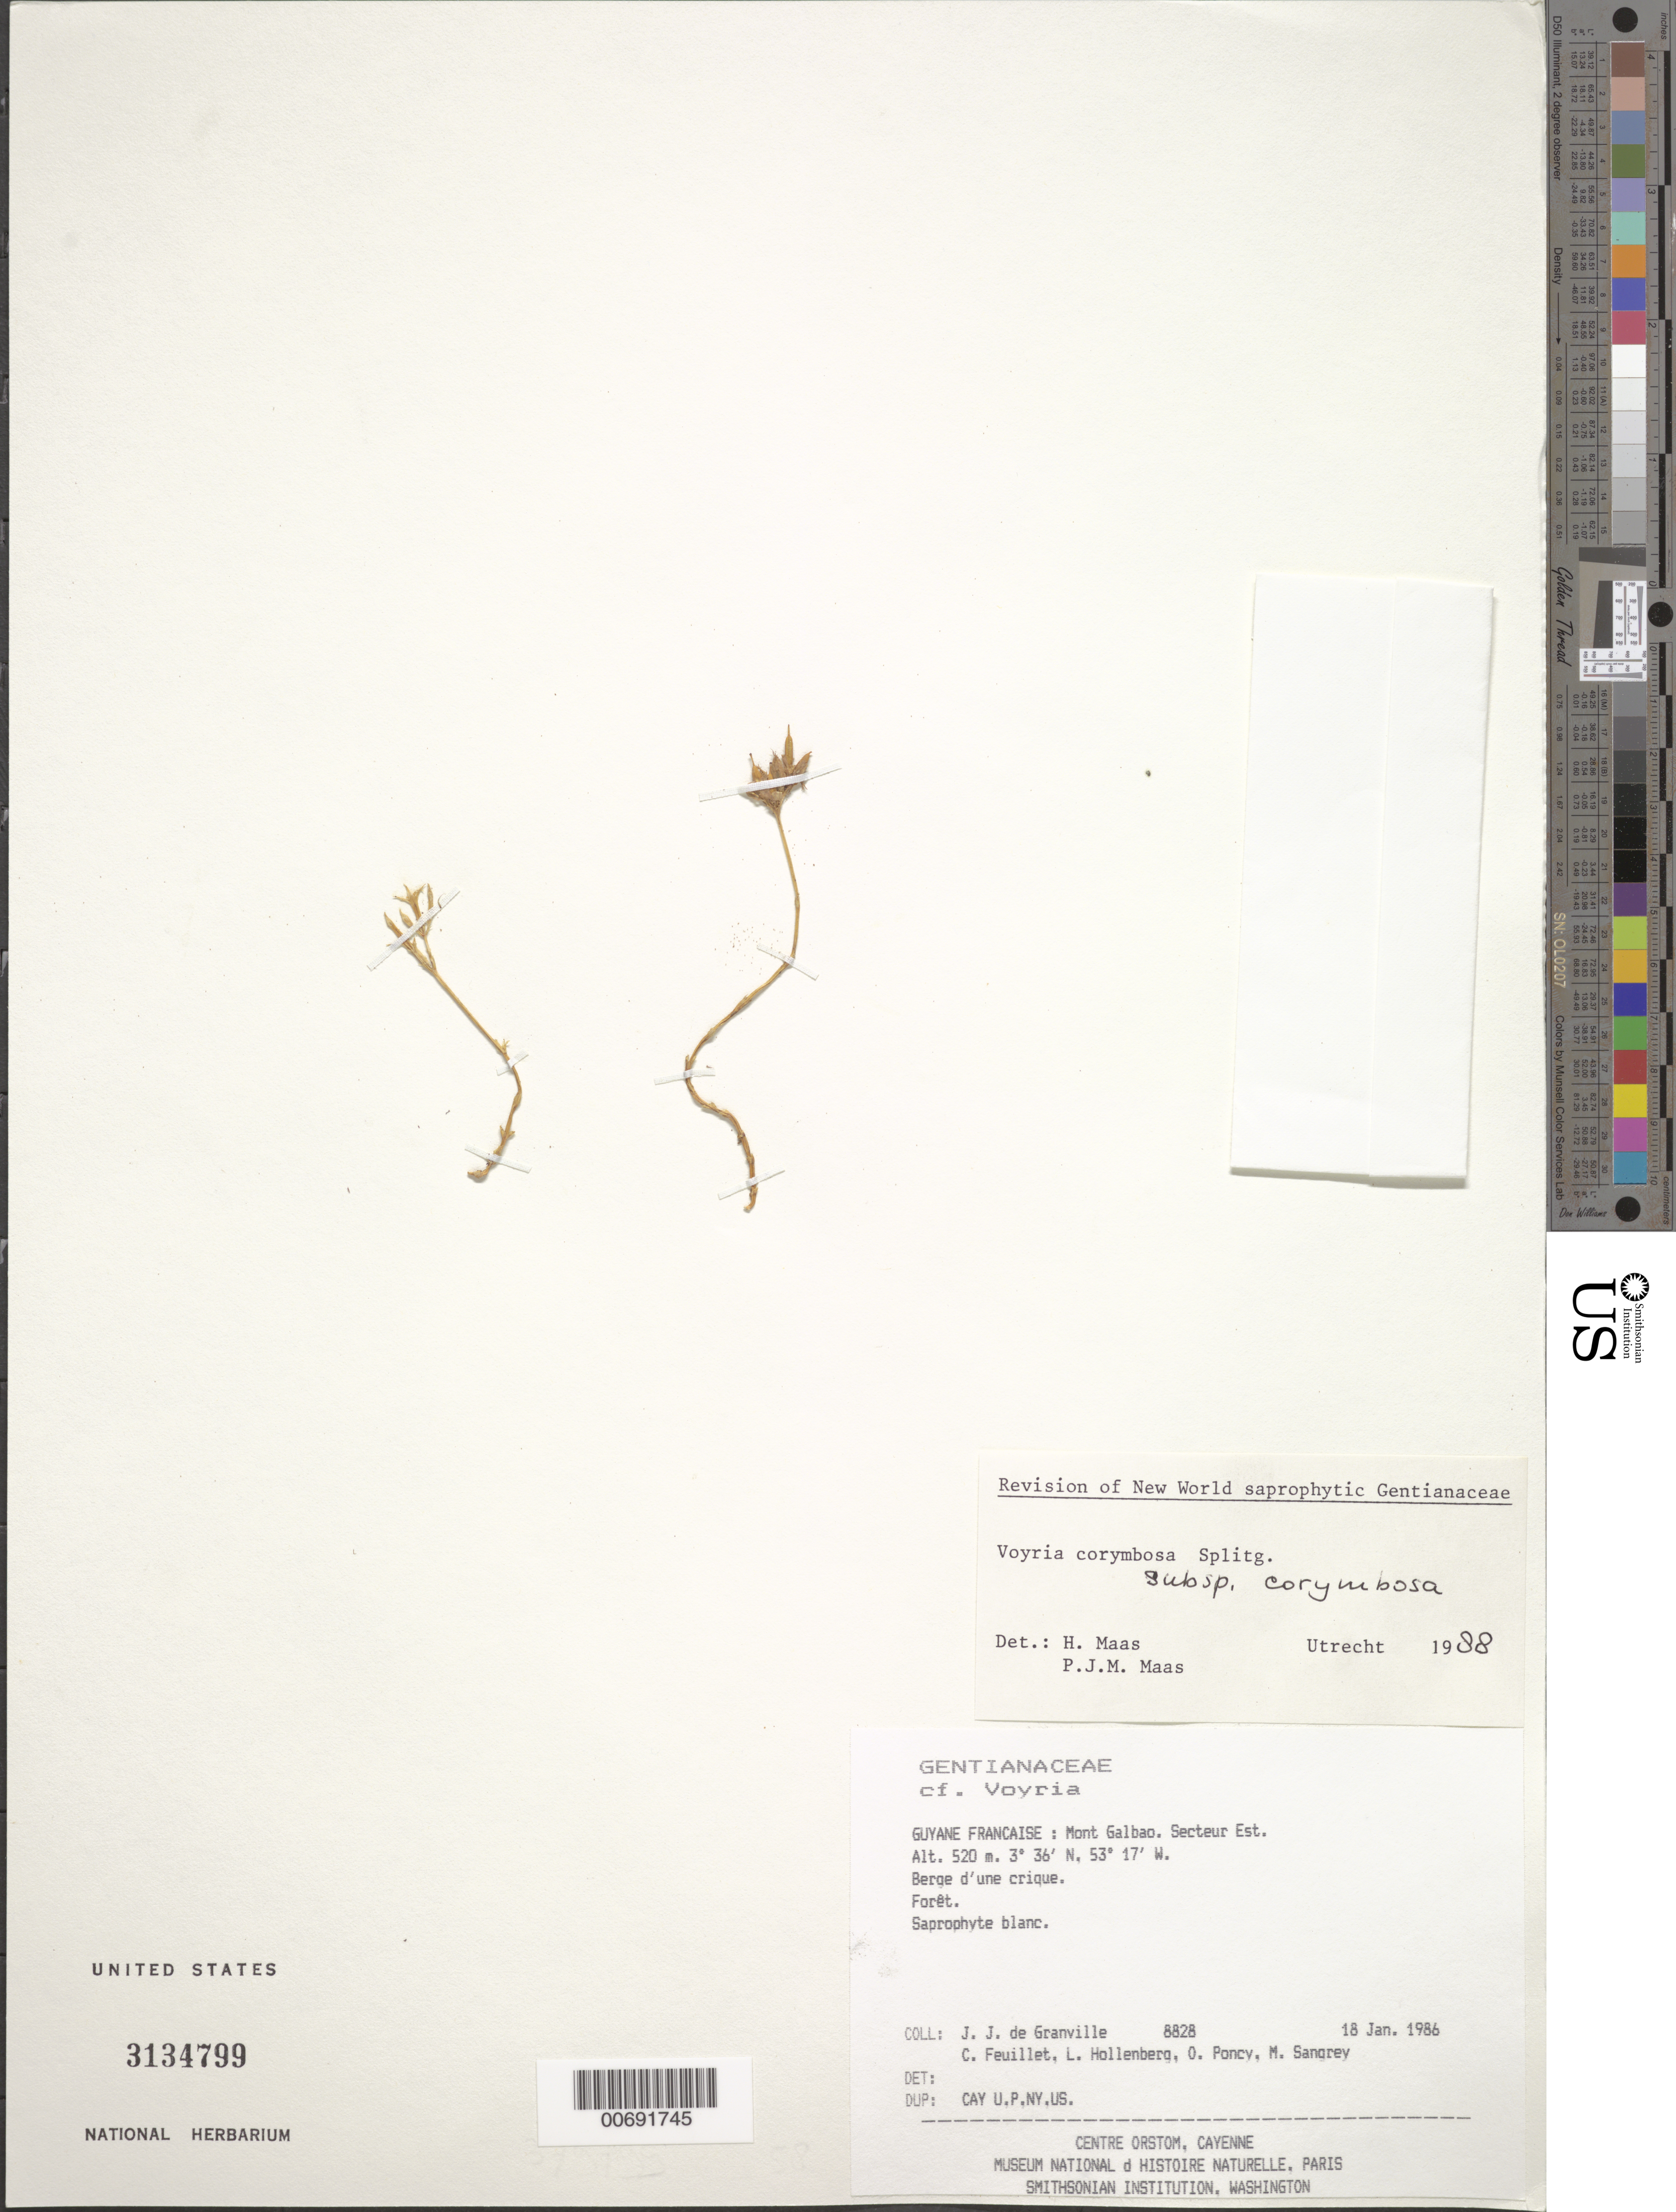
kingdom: Plantae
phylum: Tracheophyta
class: Magnoliopsida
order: Gentianales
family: Gentianaceae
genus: Voyria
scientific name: Voyria corymbosa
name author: Splitg.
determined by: Maas, Paul J.; Maas, H.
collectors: J.-J. de Granville, C. Feuillet, L. Hollenberg, O. Poncy & M. S. Sangrey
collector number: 8828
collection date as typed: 18-Jan-86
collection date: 1986-01-18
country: French Guiana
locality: Mont Galbao. Secteur Est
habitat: Forêt, berge d'une crique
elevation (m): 520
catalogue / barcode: US 3134799